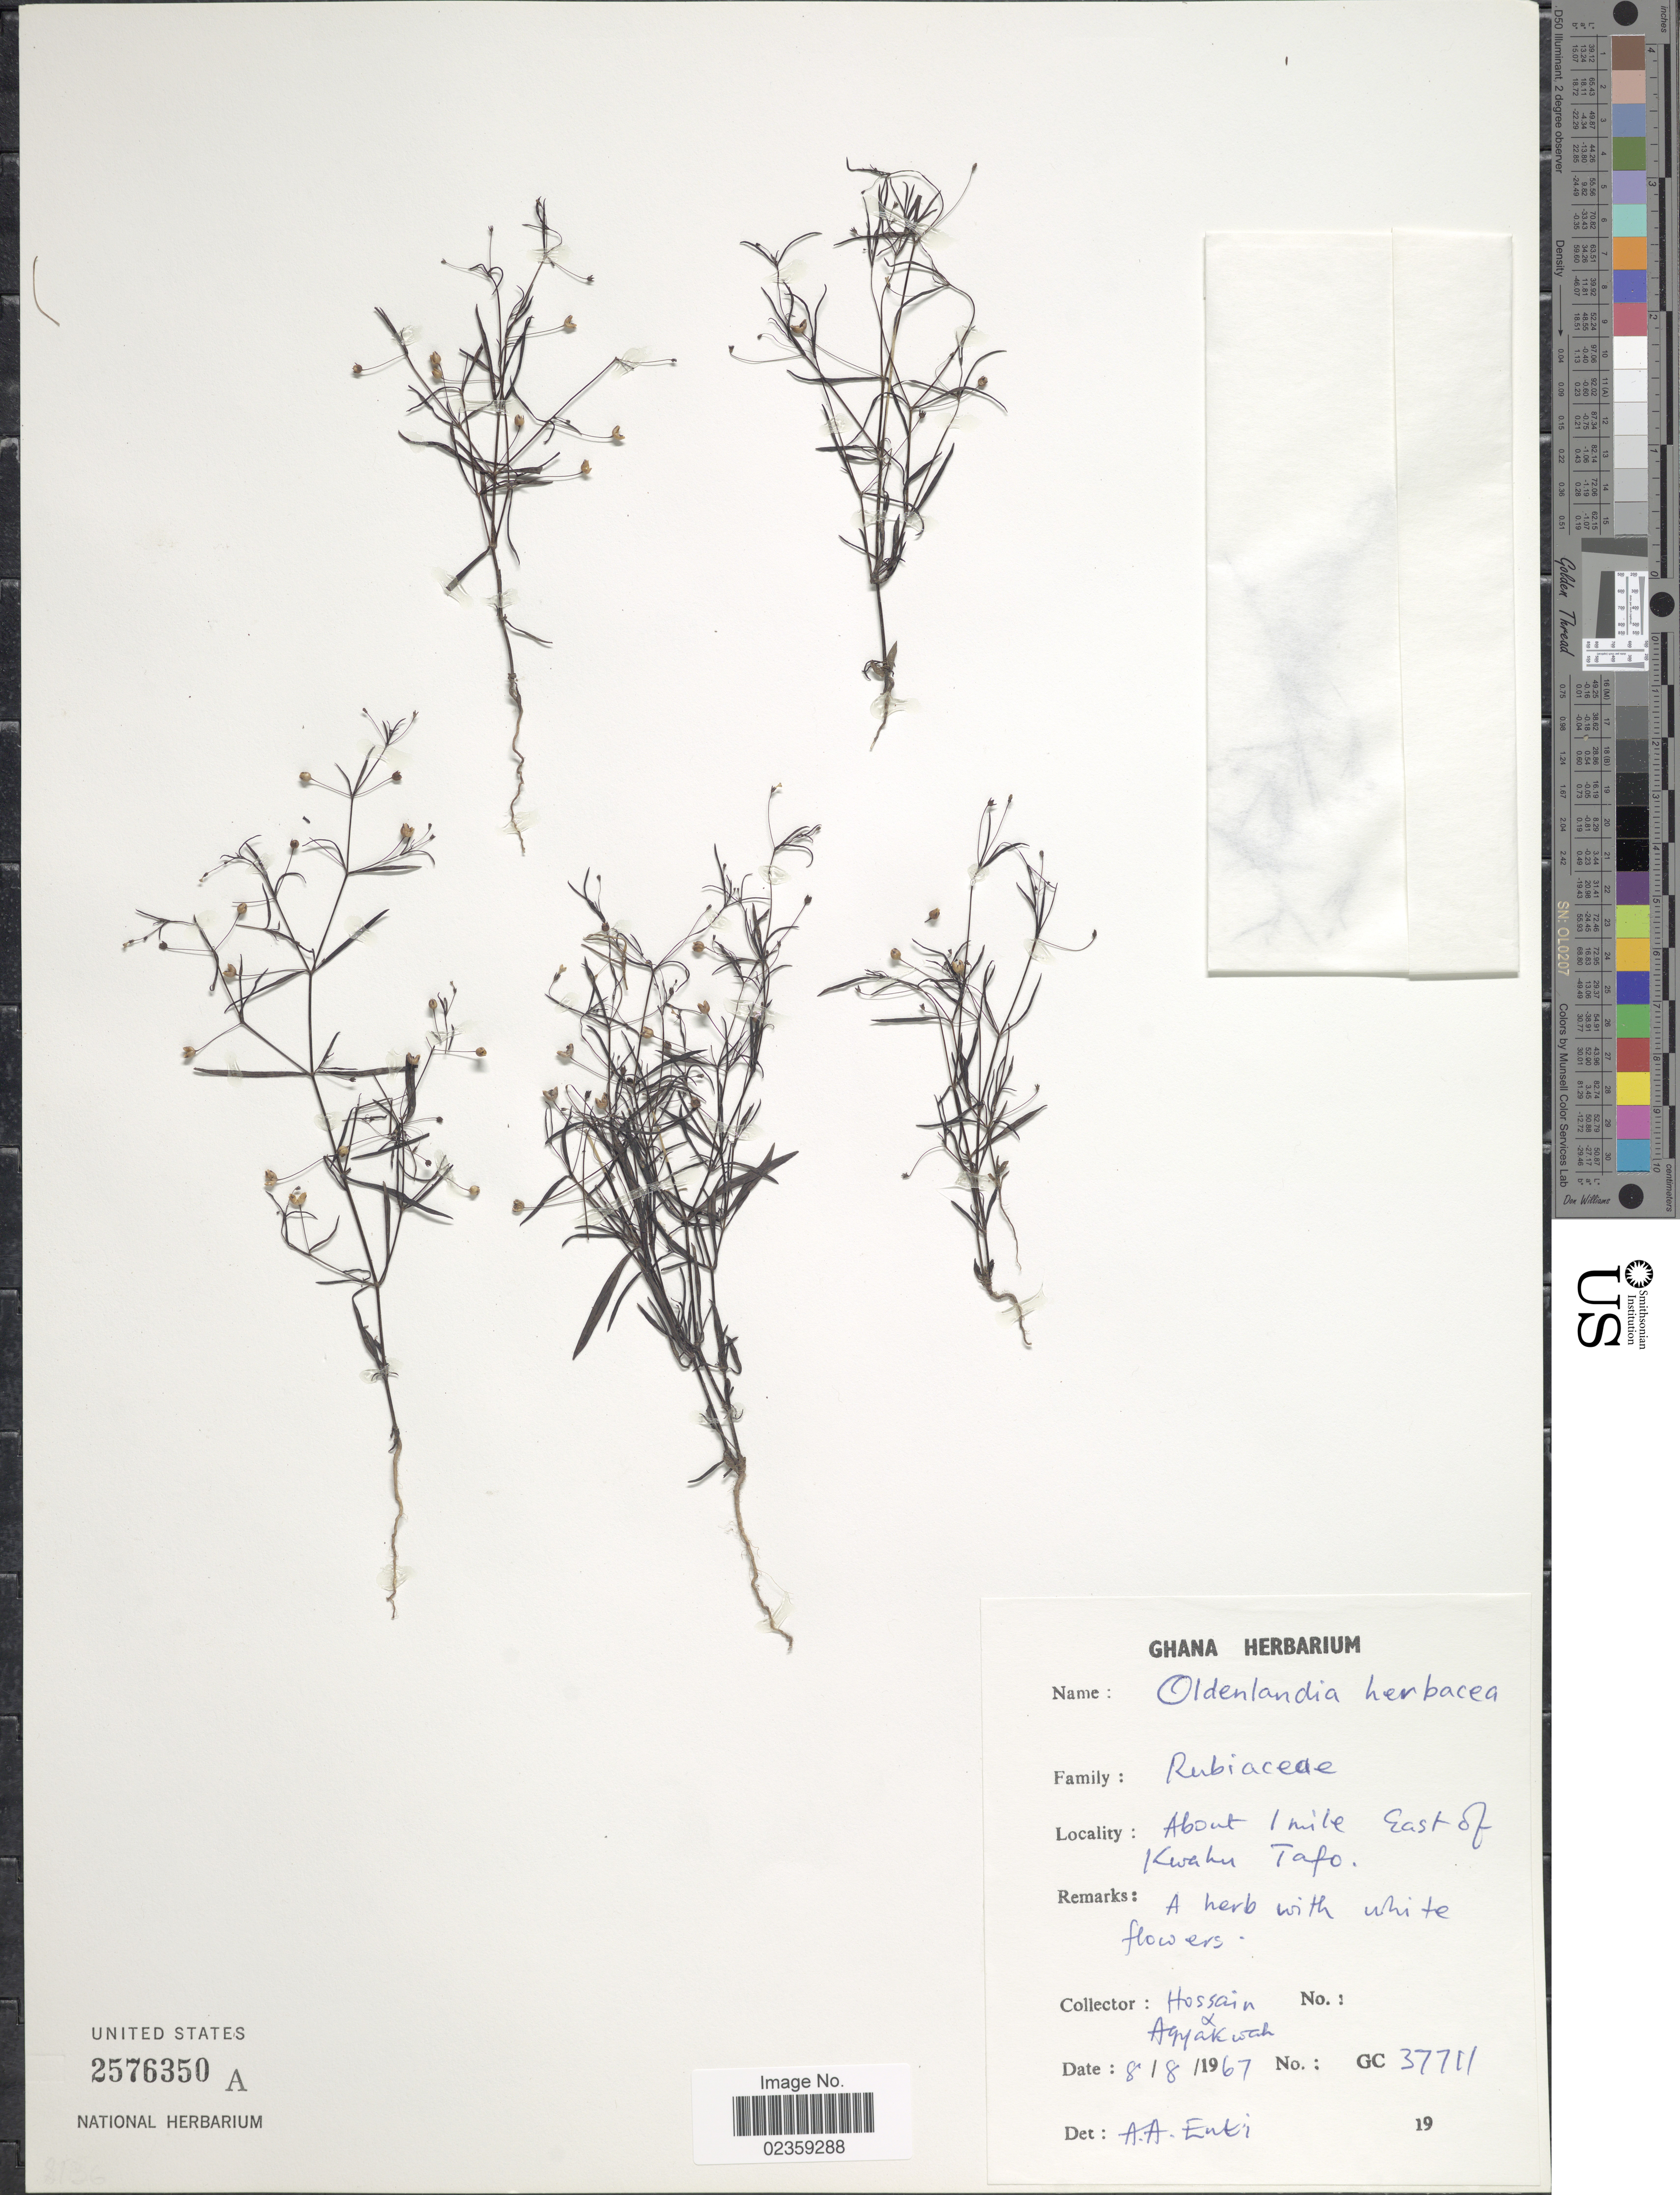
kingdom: Plantae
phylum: Tracheophyta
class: Magnoliopsida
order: Gentianales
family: Rubiaceae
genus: Oldenlandia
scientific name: Oldenlandia herbacea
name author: (L.) Roxb.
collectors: Hossain & Agyakwah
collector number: GC37711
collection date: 1967-08-08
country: Ghana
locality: About 1 mile East of Kwahu Tafo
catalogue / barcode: US 2576350A